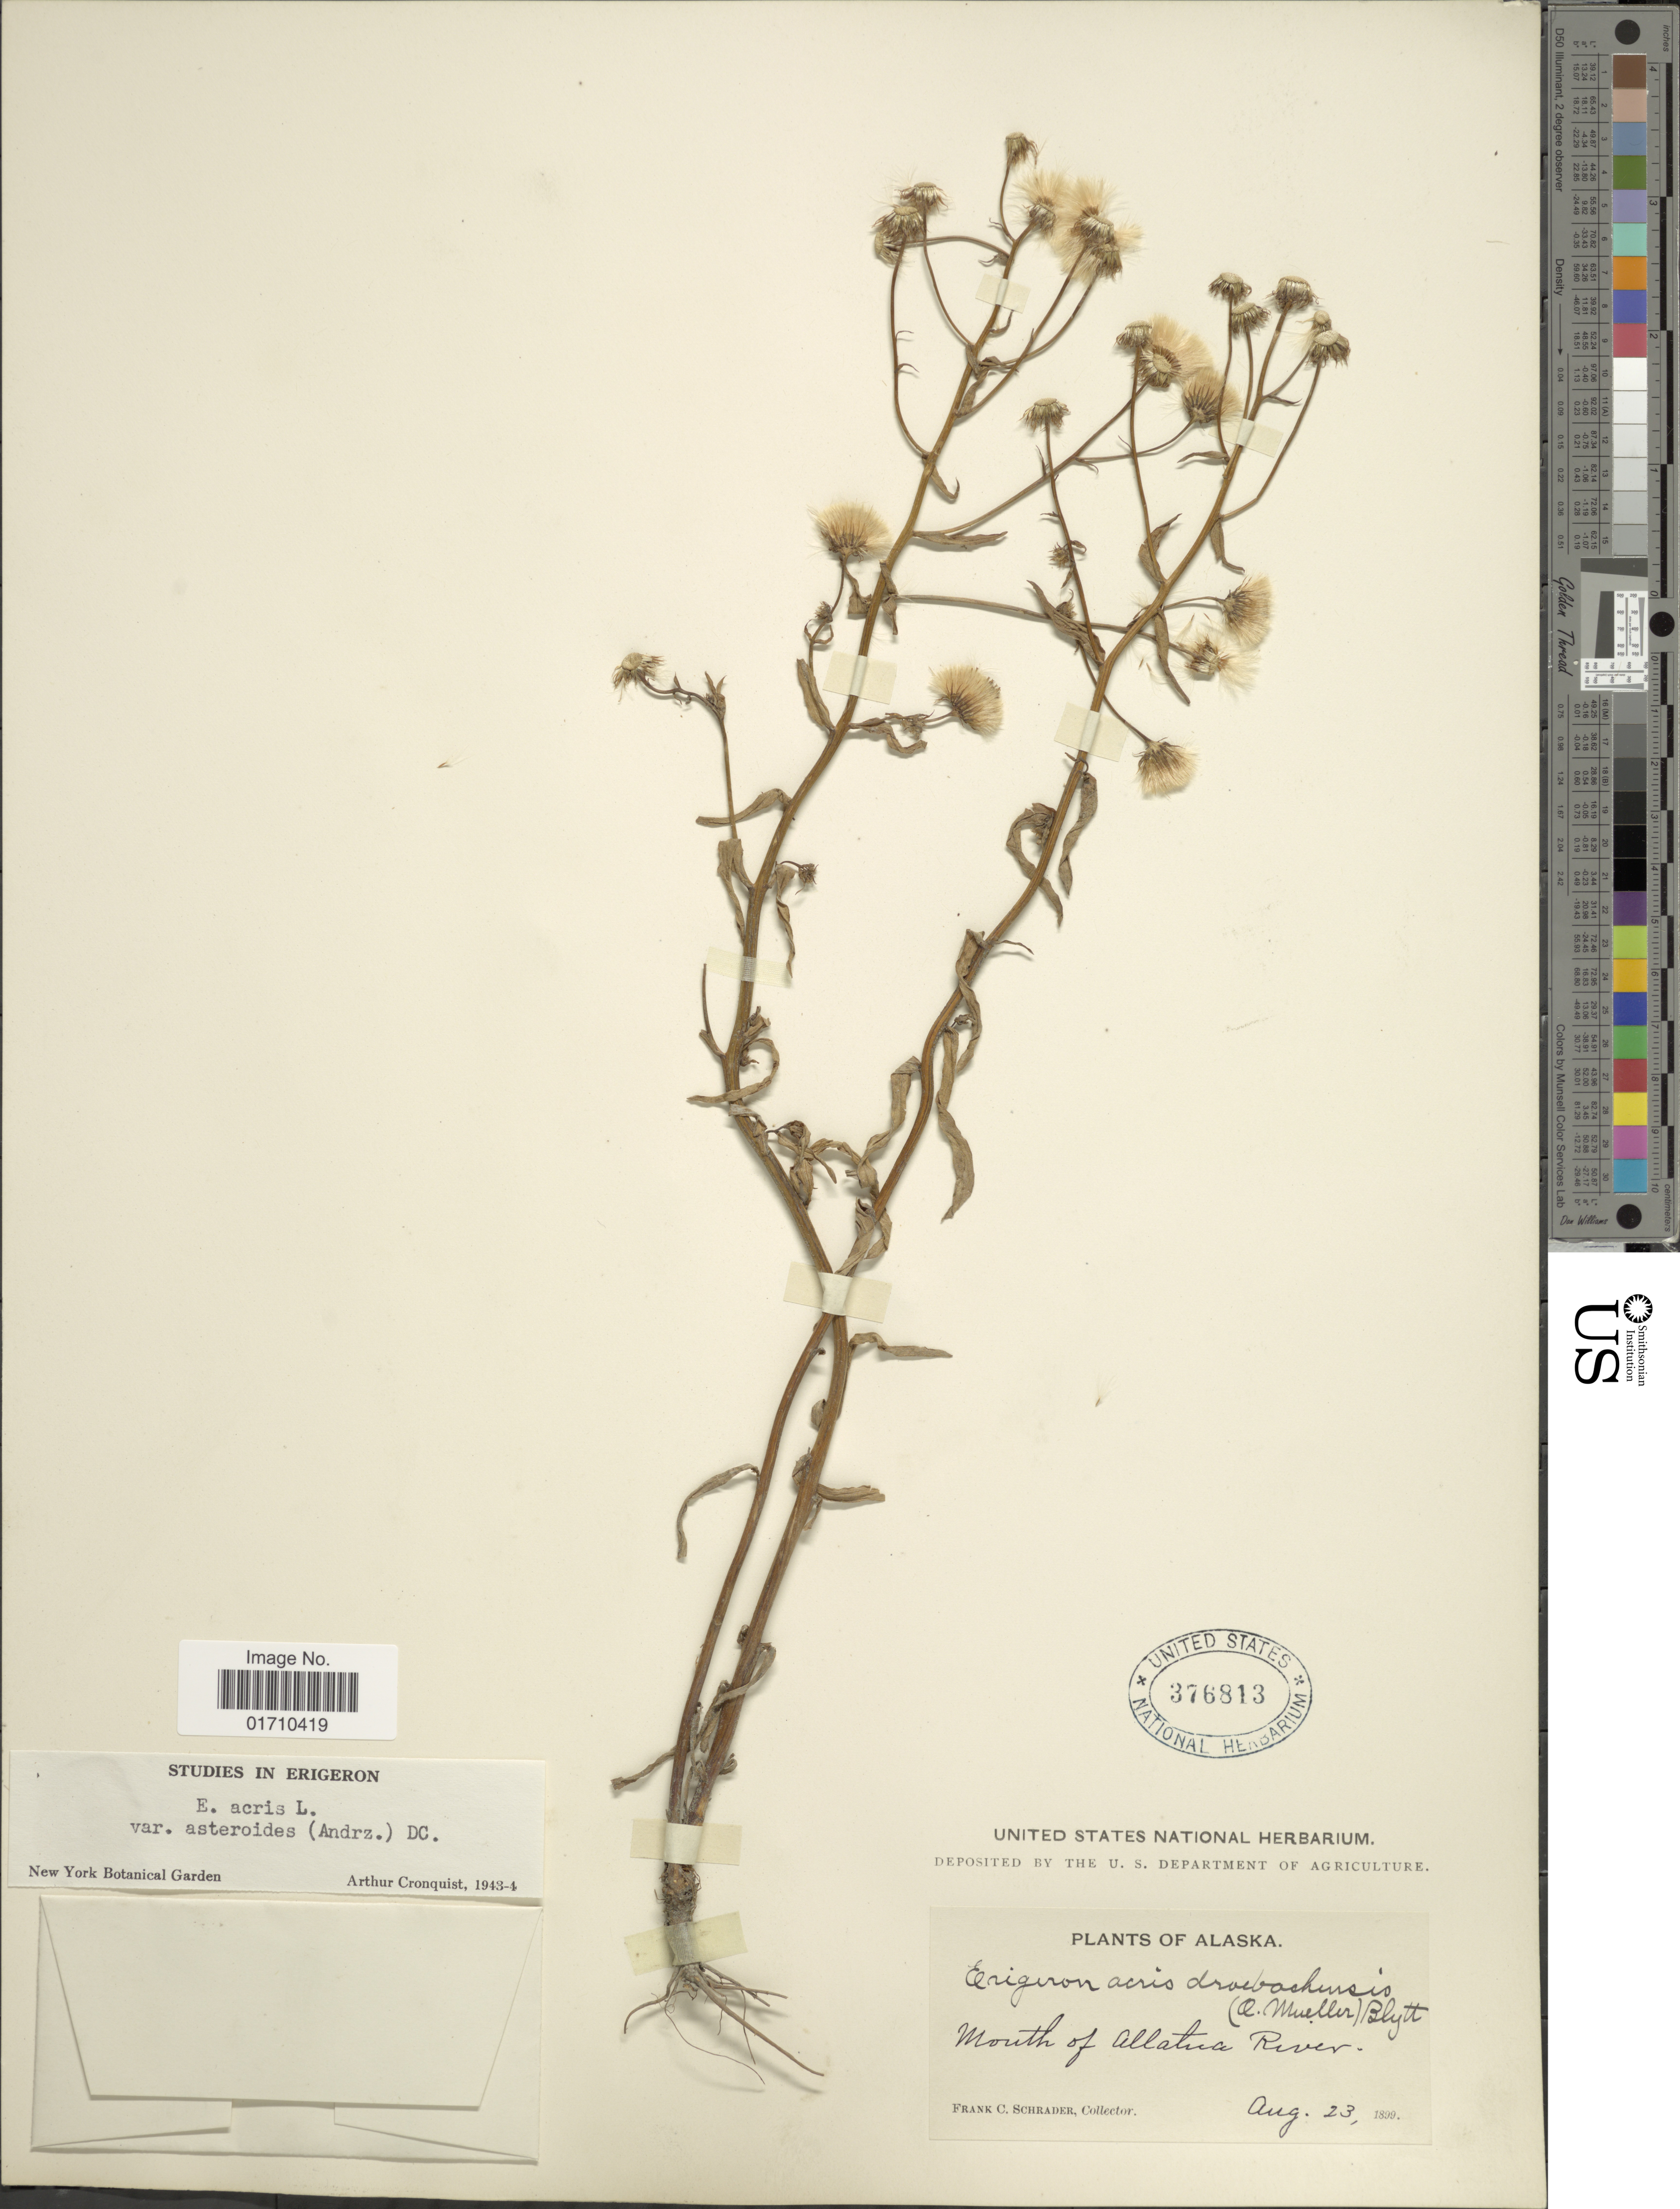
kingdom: Plantae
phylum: Tracheophyta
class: Magnoliopsida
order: Asterales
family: Asteraceae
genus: Erigeron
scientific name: Erigeron acris var. asteroides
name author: (Andrz.) DC.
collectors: F. C. Schrader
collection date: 1899-08-23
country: United States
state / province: Alaska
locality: Mouth of Allatua River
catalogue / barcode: US 376813